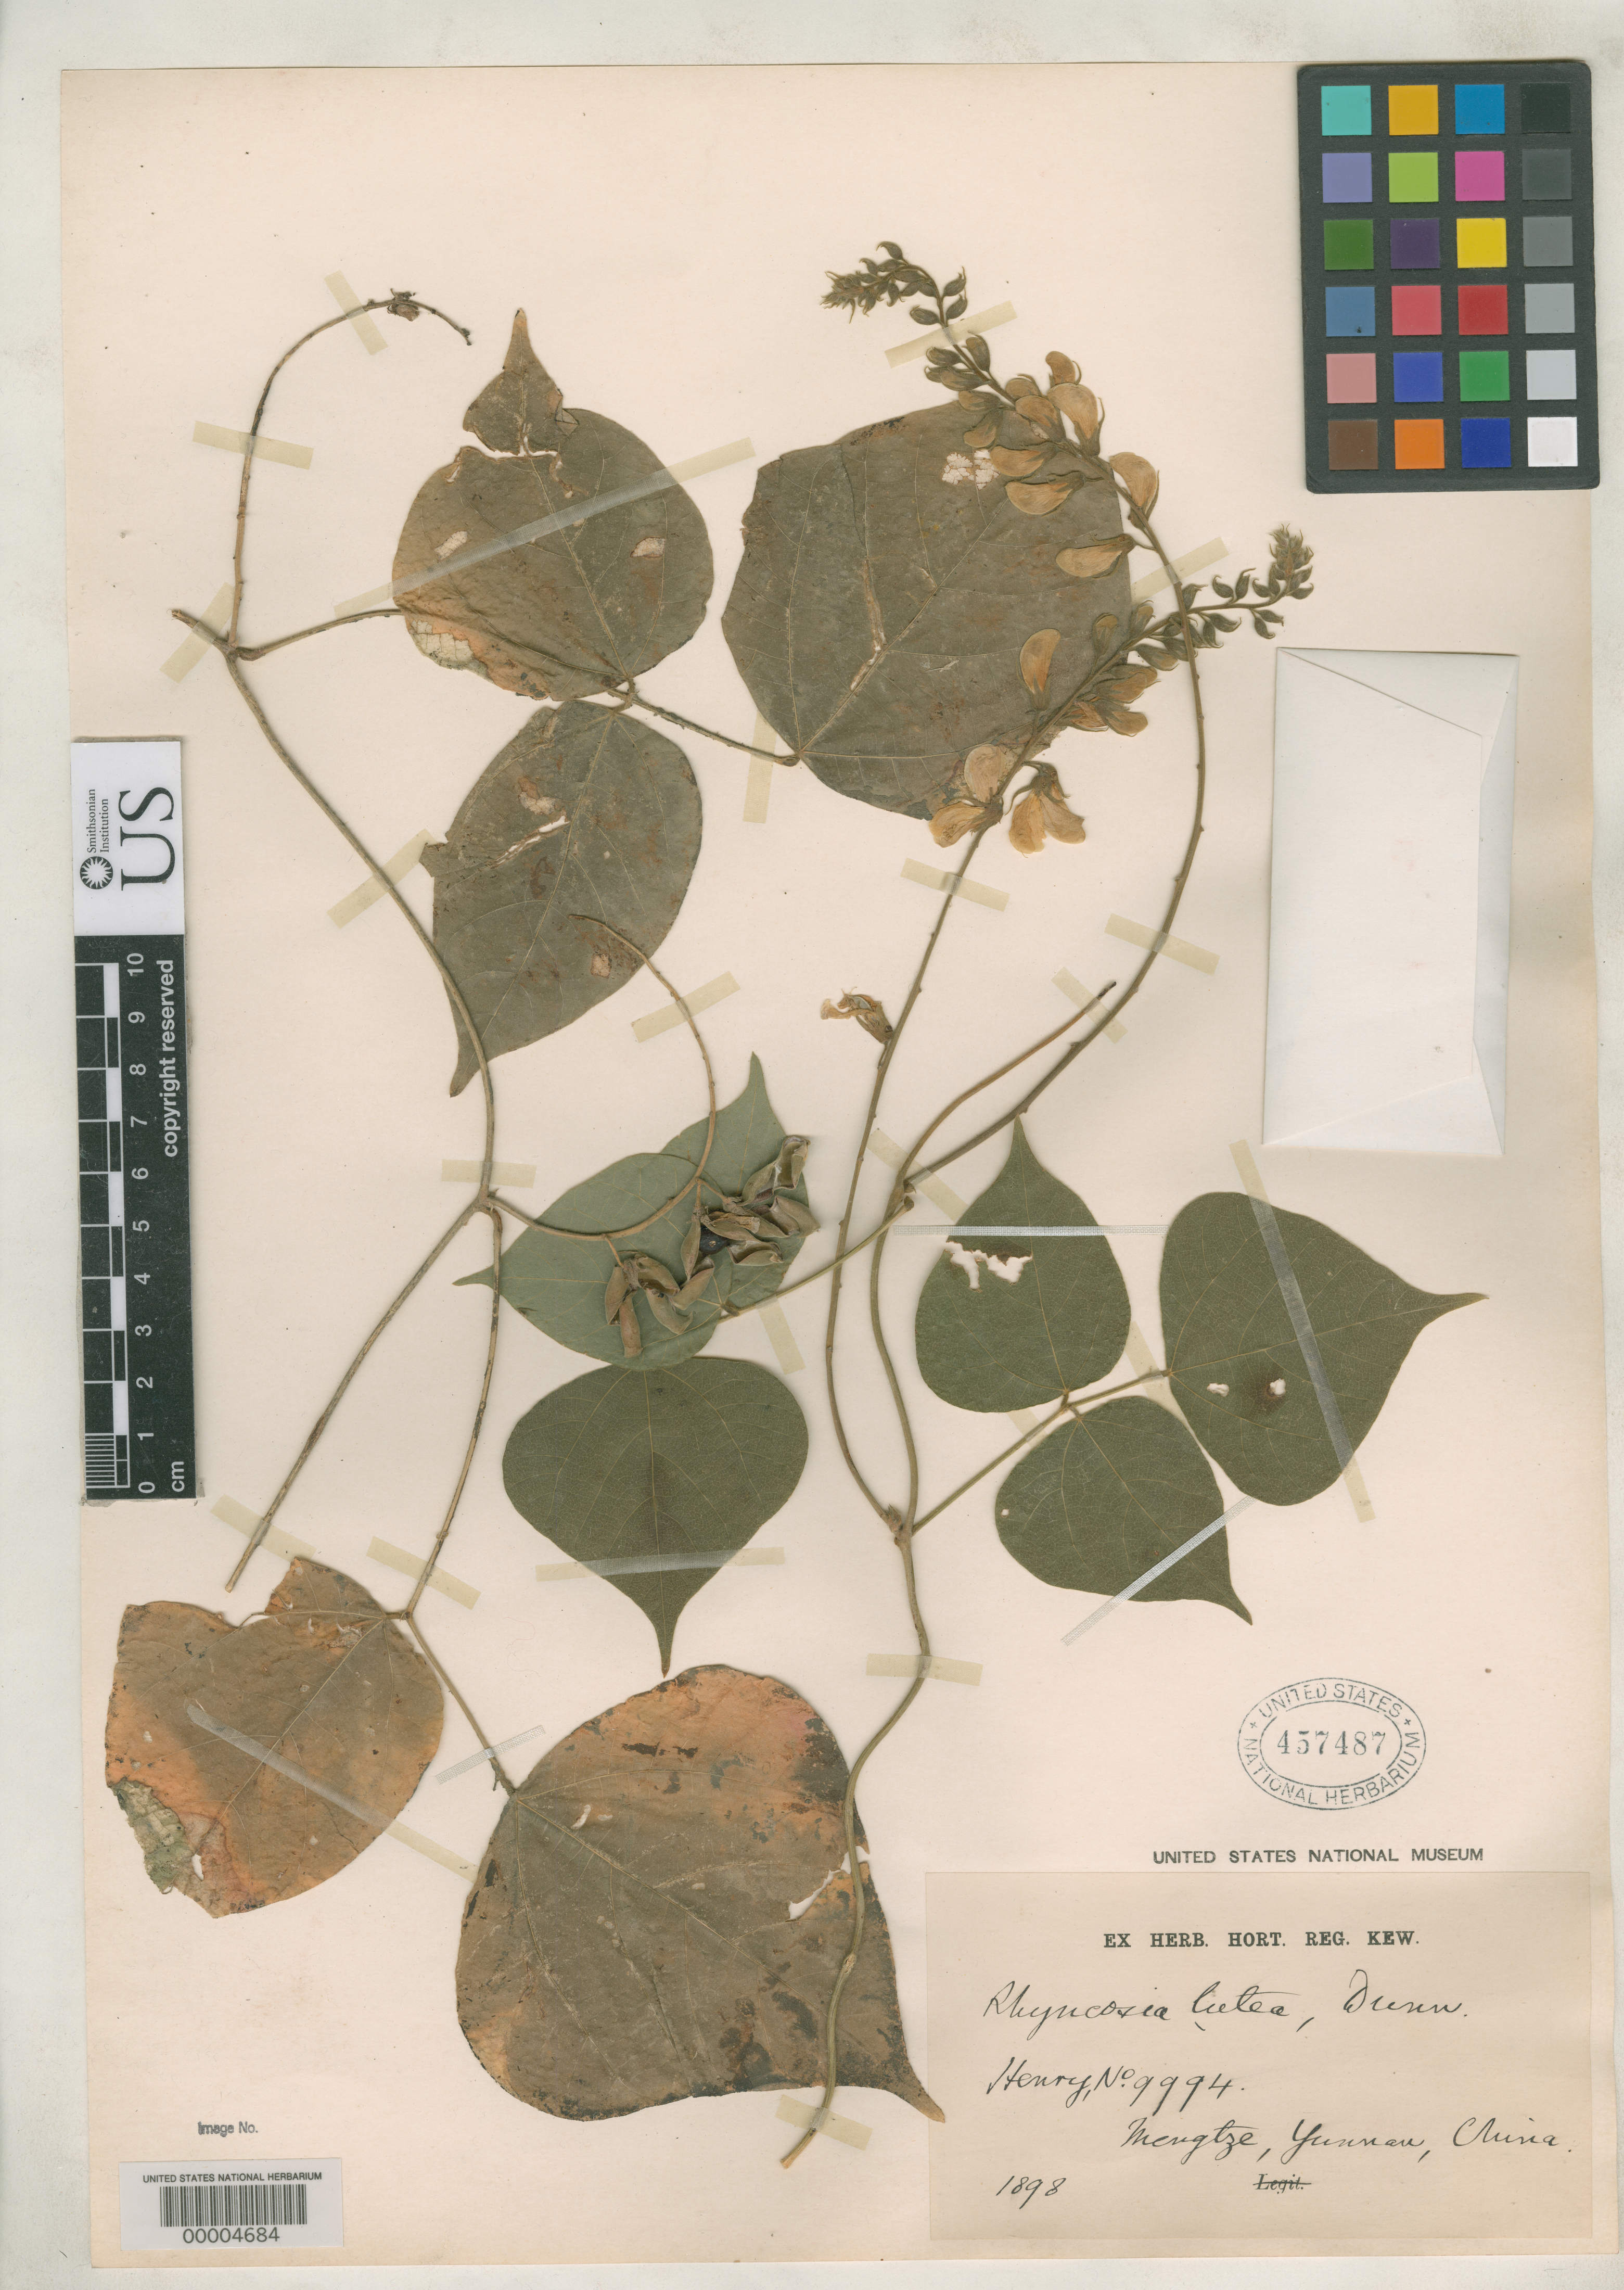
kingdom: Plantae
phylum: Tracheophyta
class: Magnoliopsida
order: Fabales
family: Fabaceae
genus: Rhynchosia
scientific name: Rhynchosia lutea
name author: Dunn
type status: Isosyntype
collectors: A. Henry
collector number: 9994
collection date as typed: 07 Dec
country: China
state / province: Yunnan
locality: Mengtsze.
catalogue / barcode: US 457487